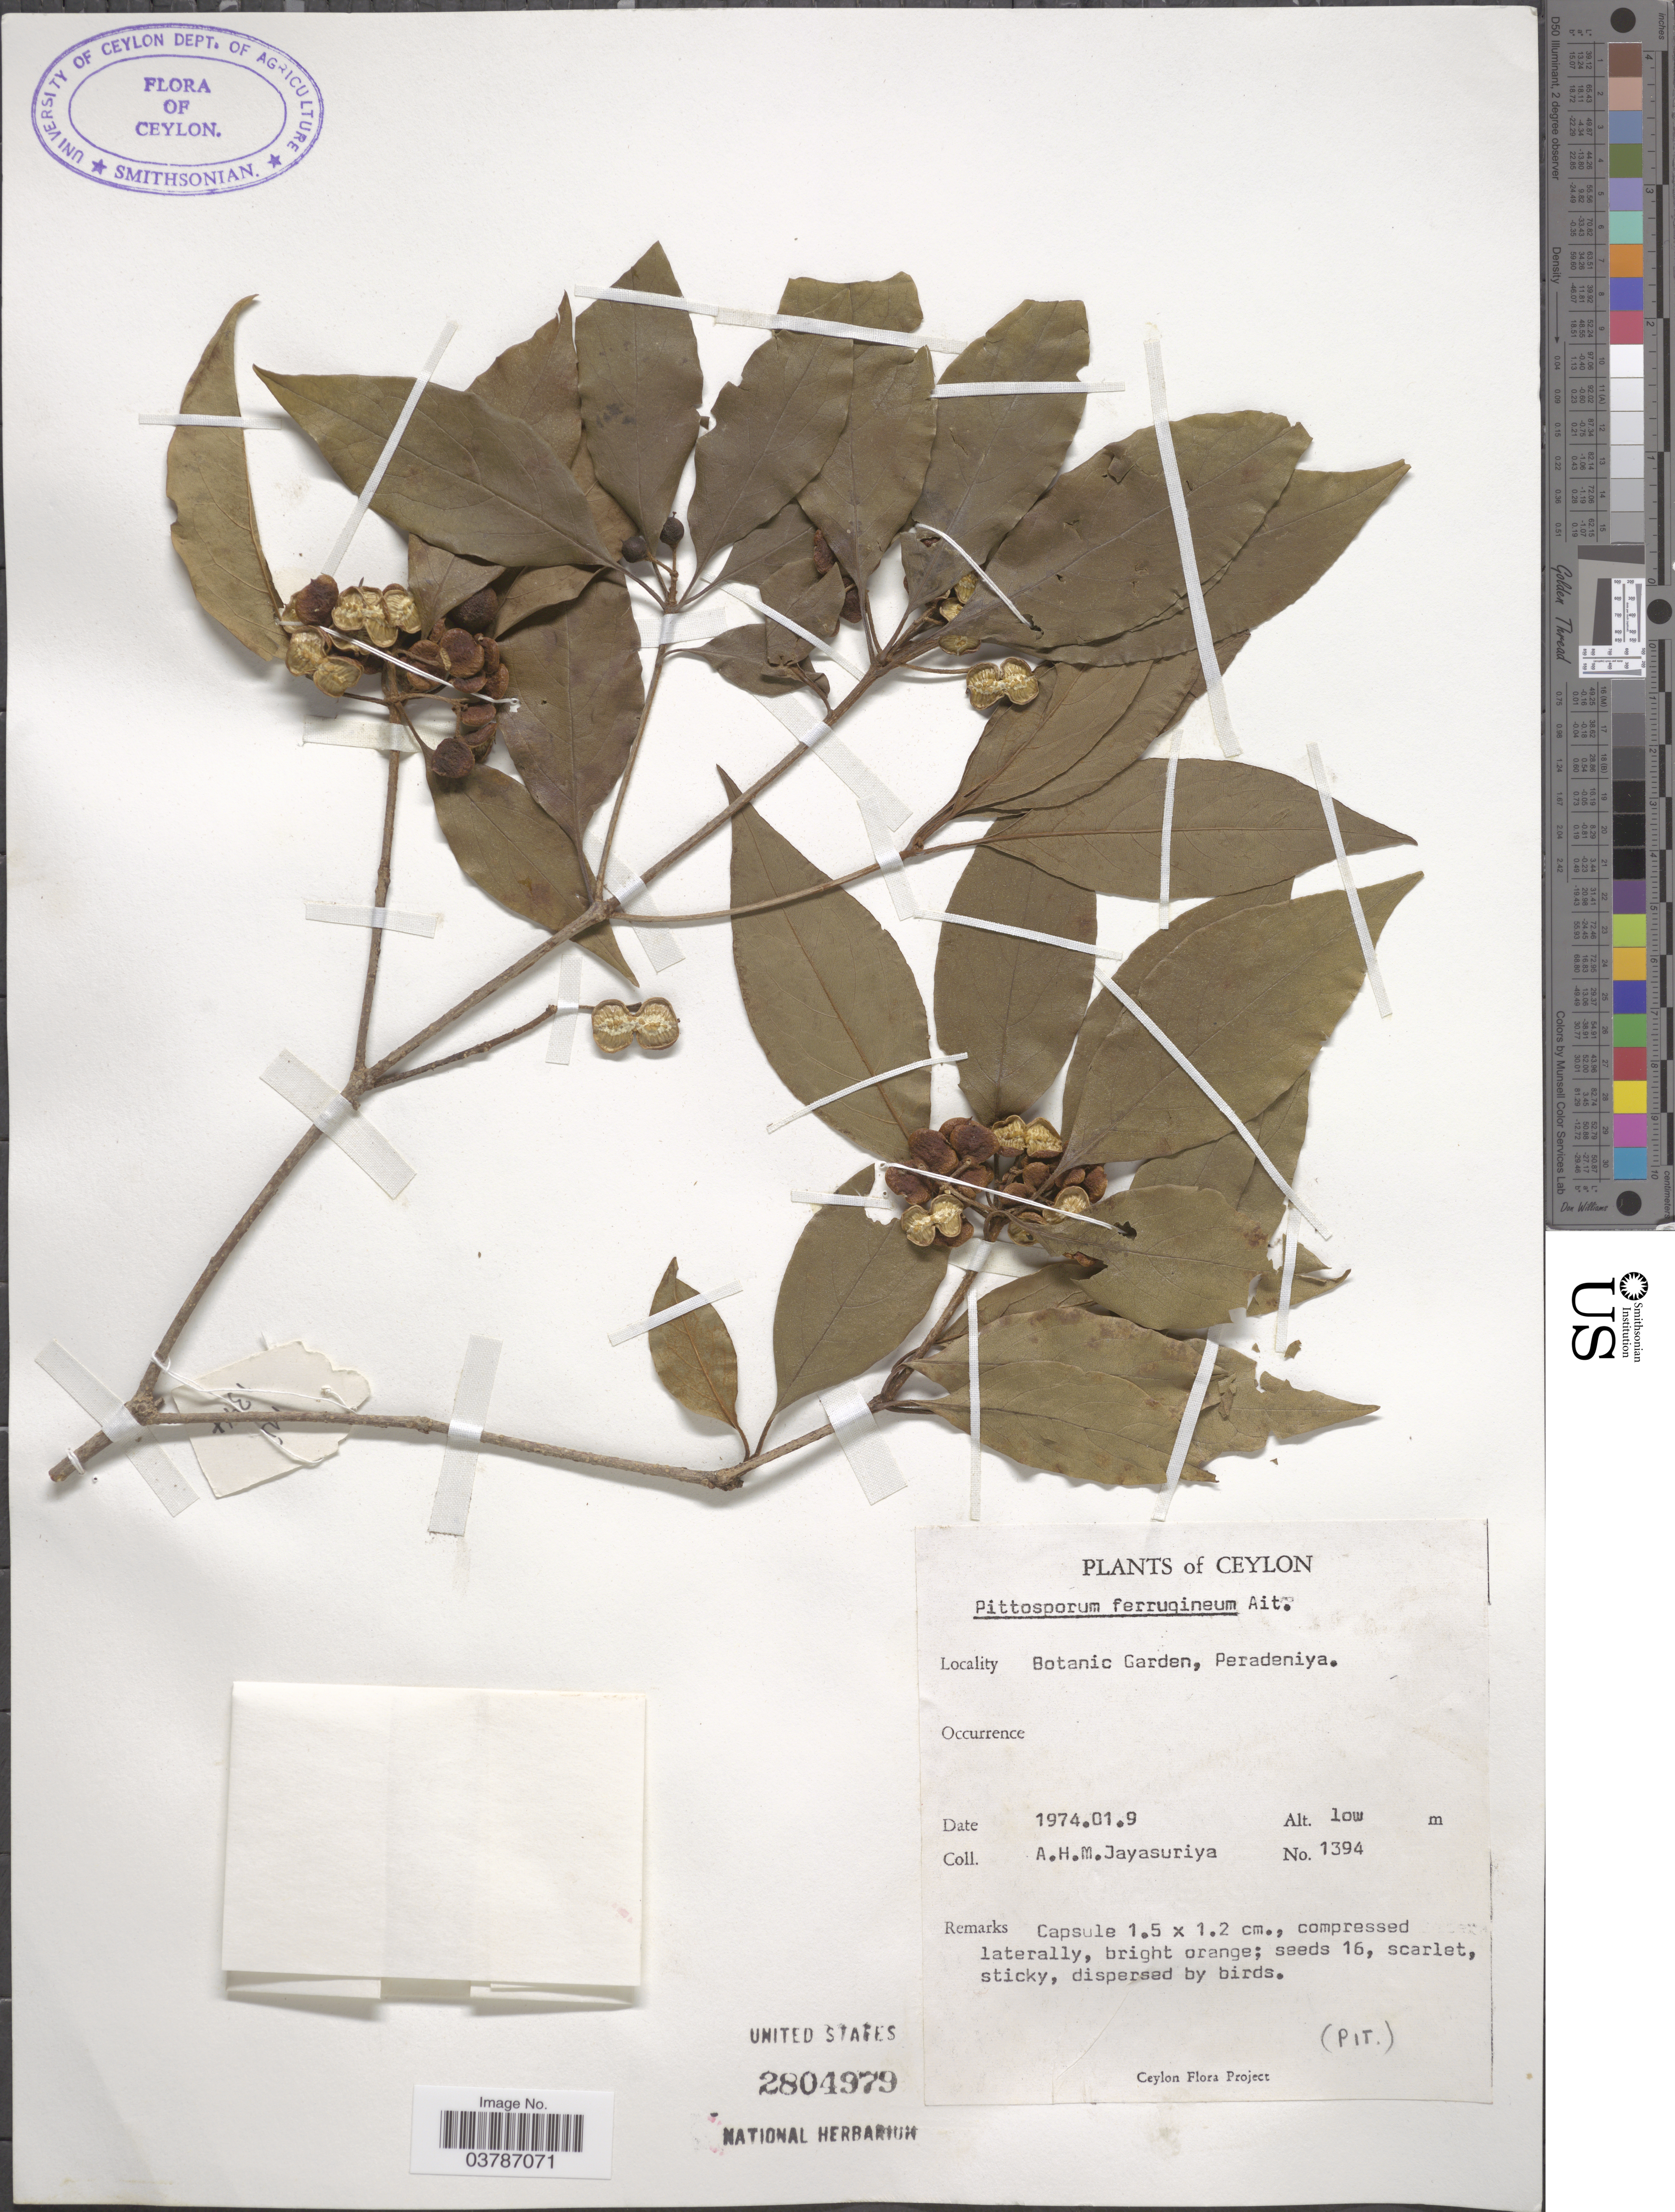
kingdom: Plantae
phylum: Tracheophyta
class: Magnoliopsida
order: Apiales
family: Pittosporaceae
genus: Pittosporum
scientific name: Pittosporum ferrugineum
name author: Dryand. ex Aiton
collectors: A. H. Jayasuriya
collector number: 1394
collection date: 1974-01-09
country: Sri Lanka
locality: Ceylon. Botanic Garden, Peradeniya.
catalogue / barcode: US 2804979